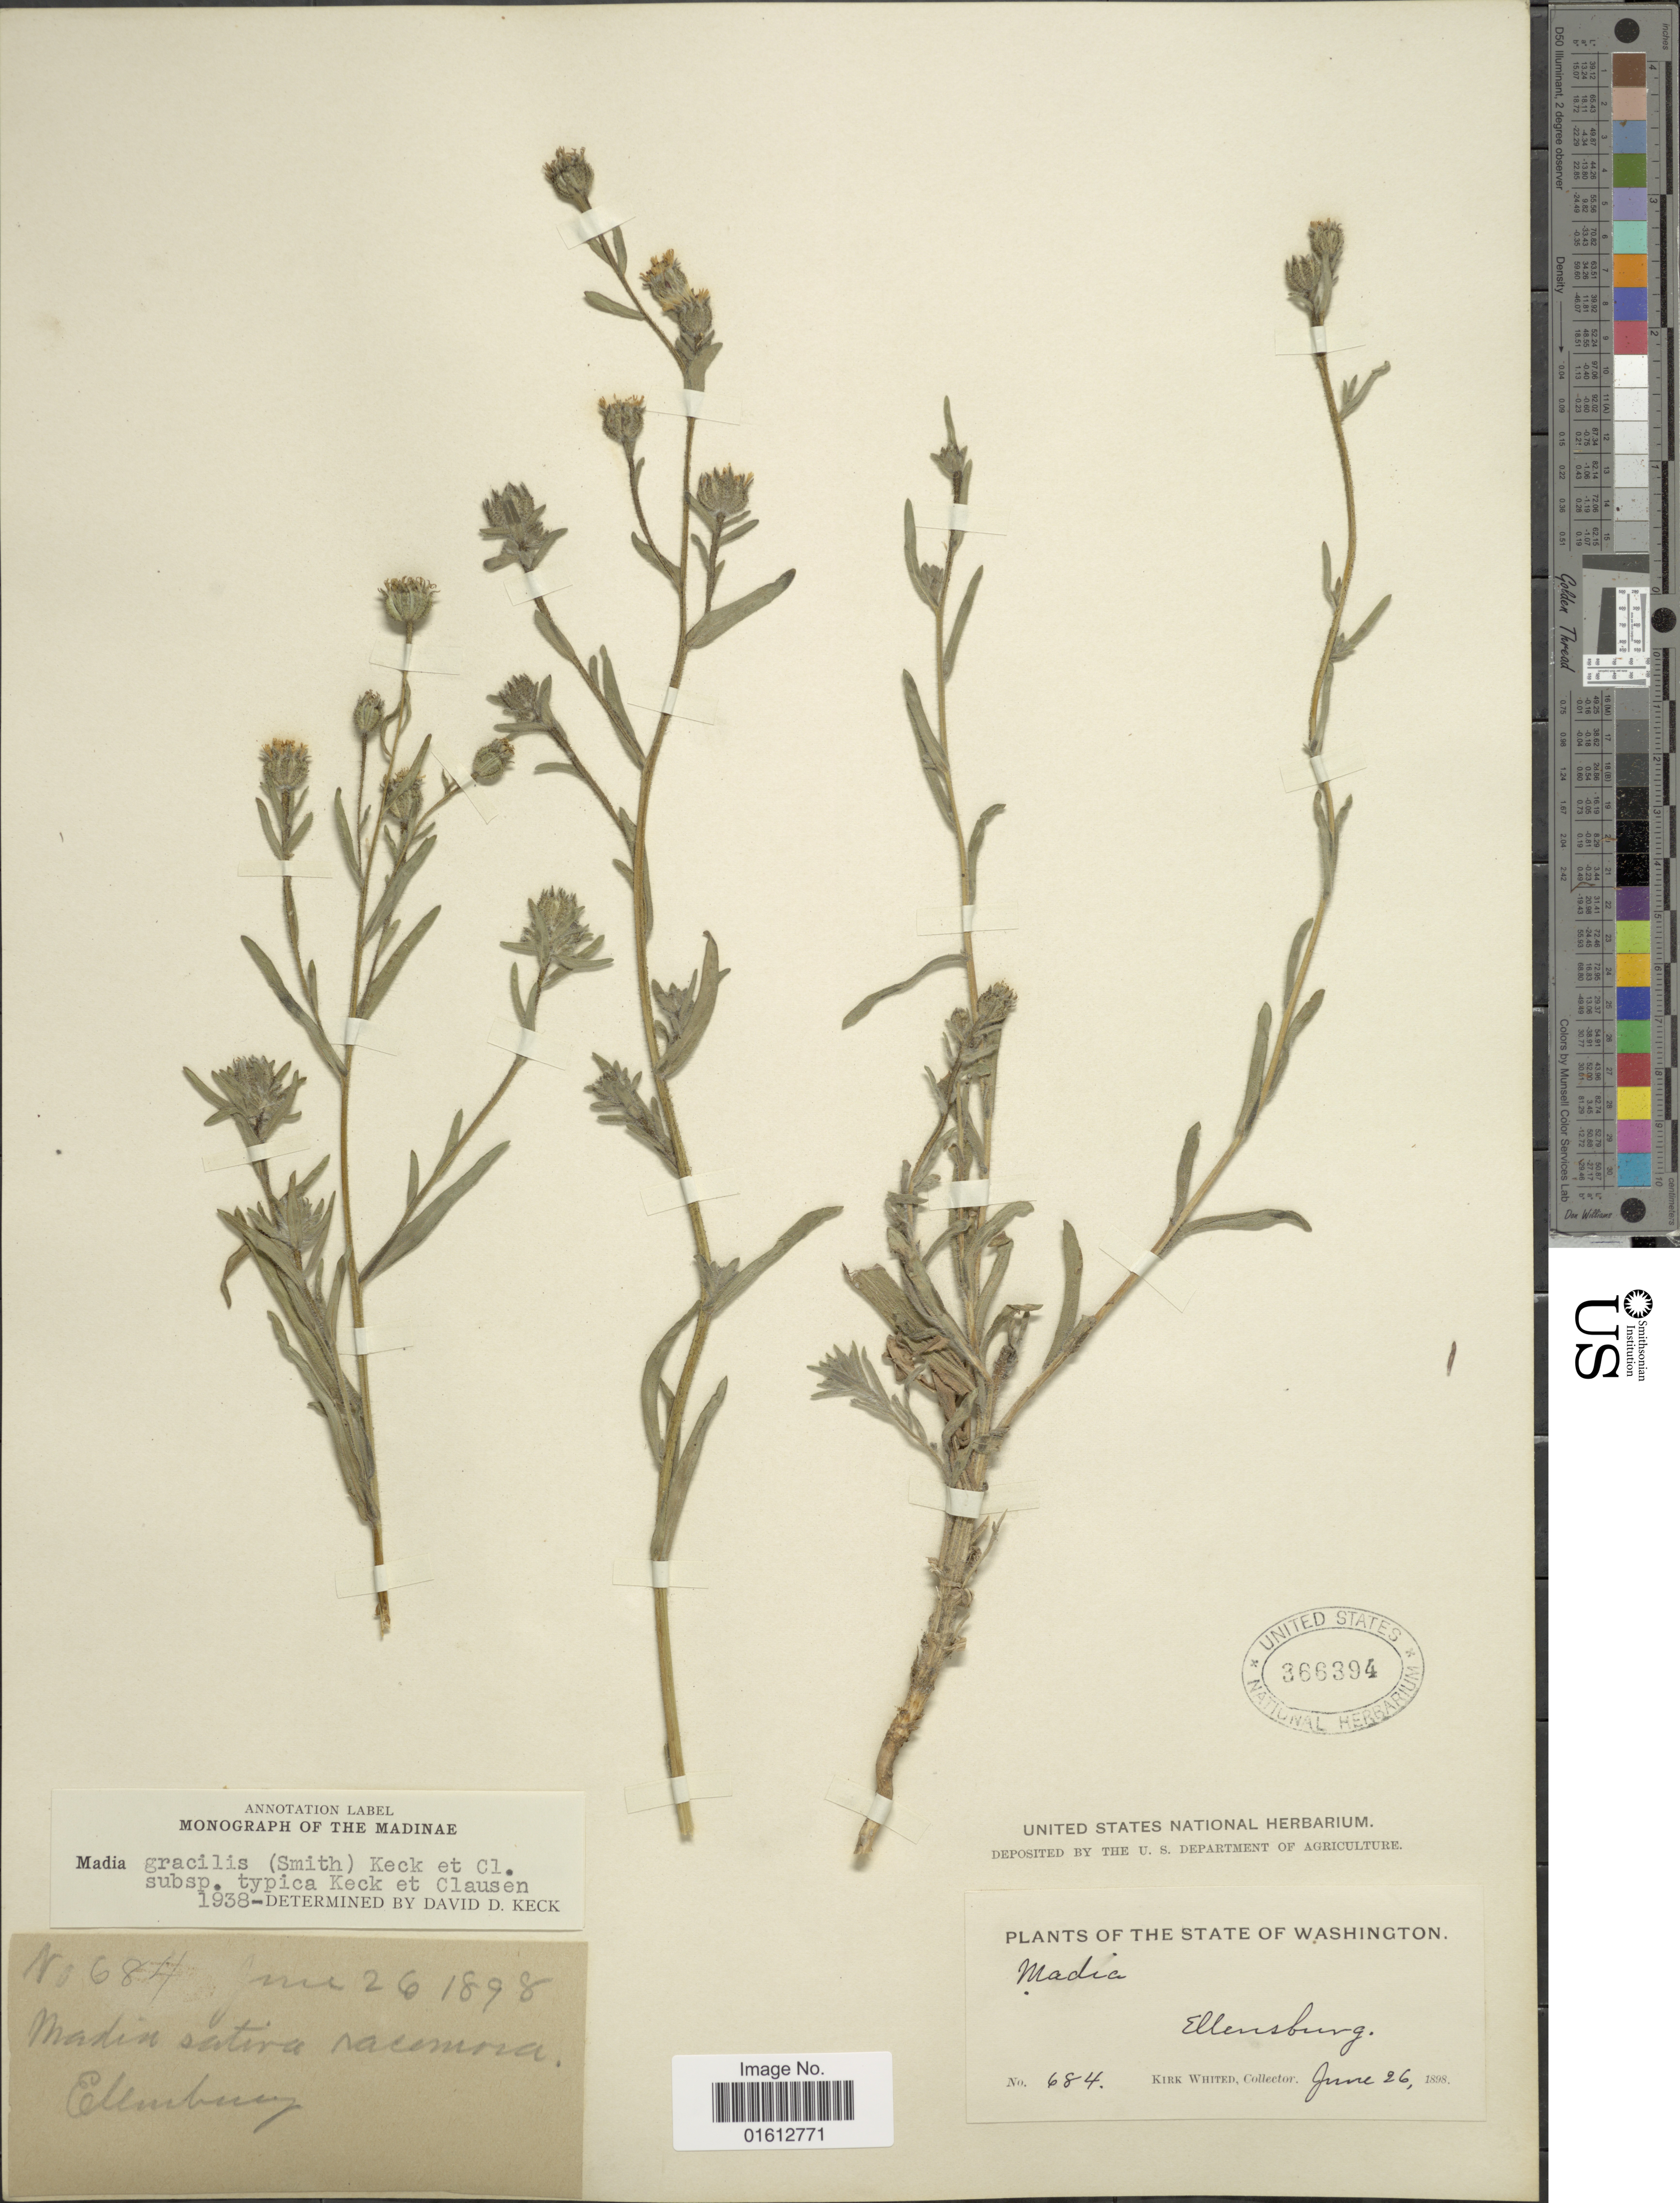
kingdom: Plantae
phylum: Tracheophyta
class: Magnoliopsida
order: Asterales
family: Asteraceae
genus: Madia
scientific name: Madia gracilis subsp. gracilis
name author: (Sm.) D.D. Keck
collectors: K. Whited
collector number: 684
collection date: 1989-06-26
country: United States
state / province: Washington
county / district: Kittitas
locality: Washington, Ellensburg.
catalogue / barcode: US 366394